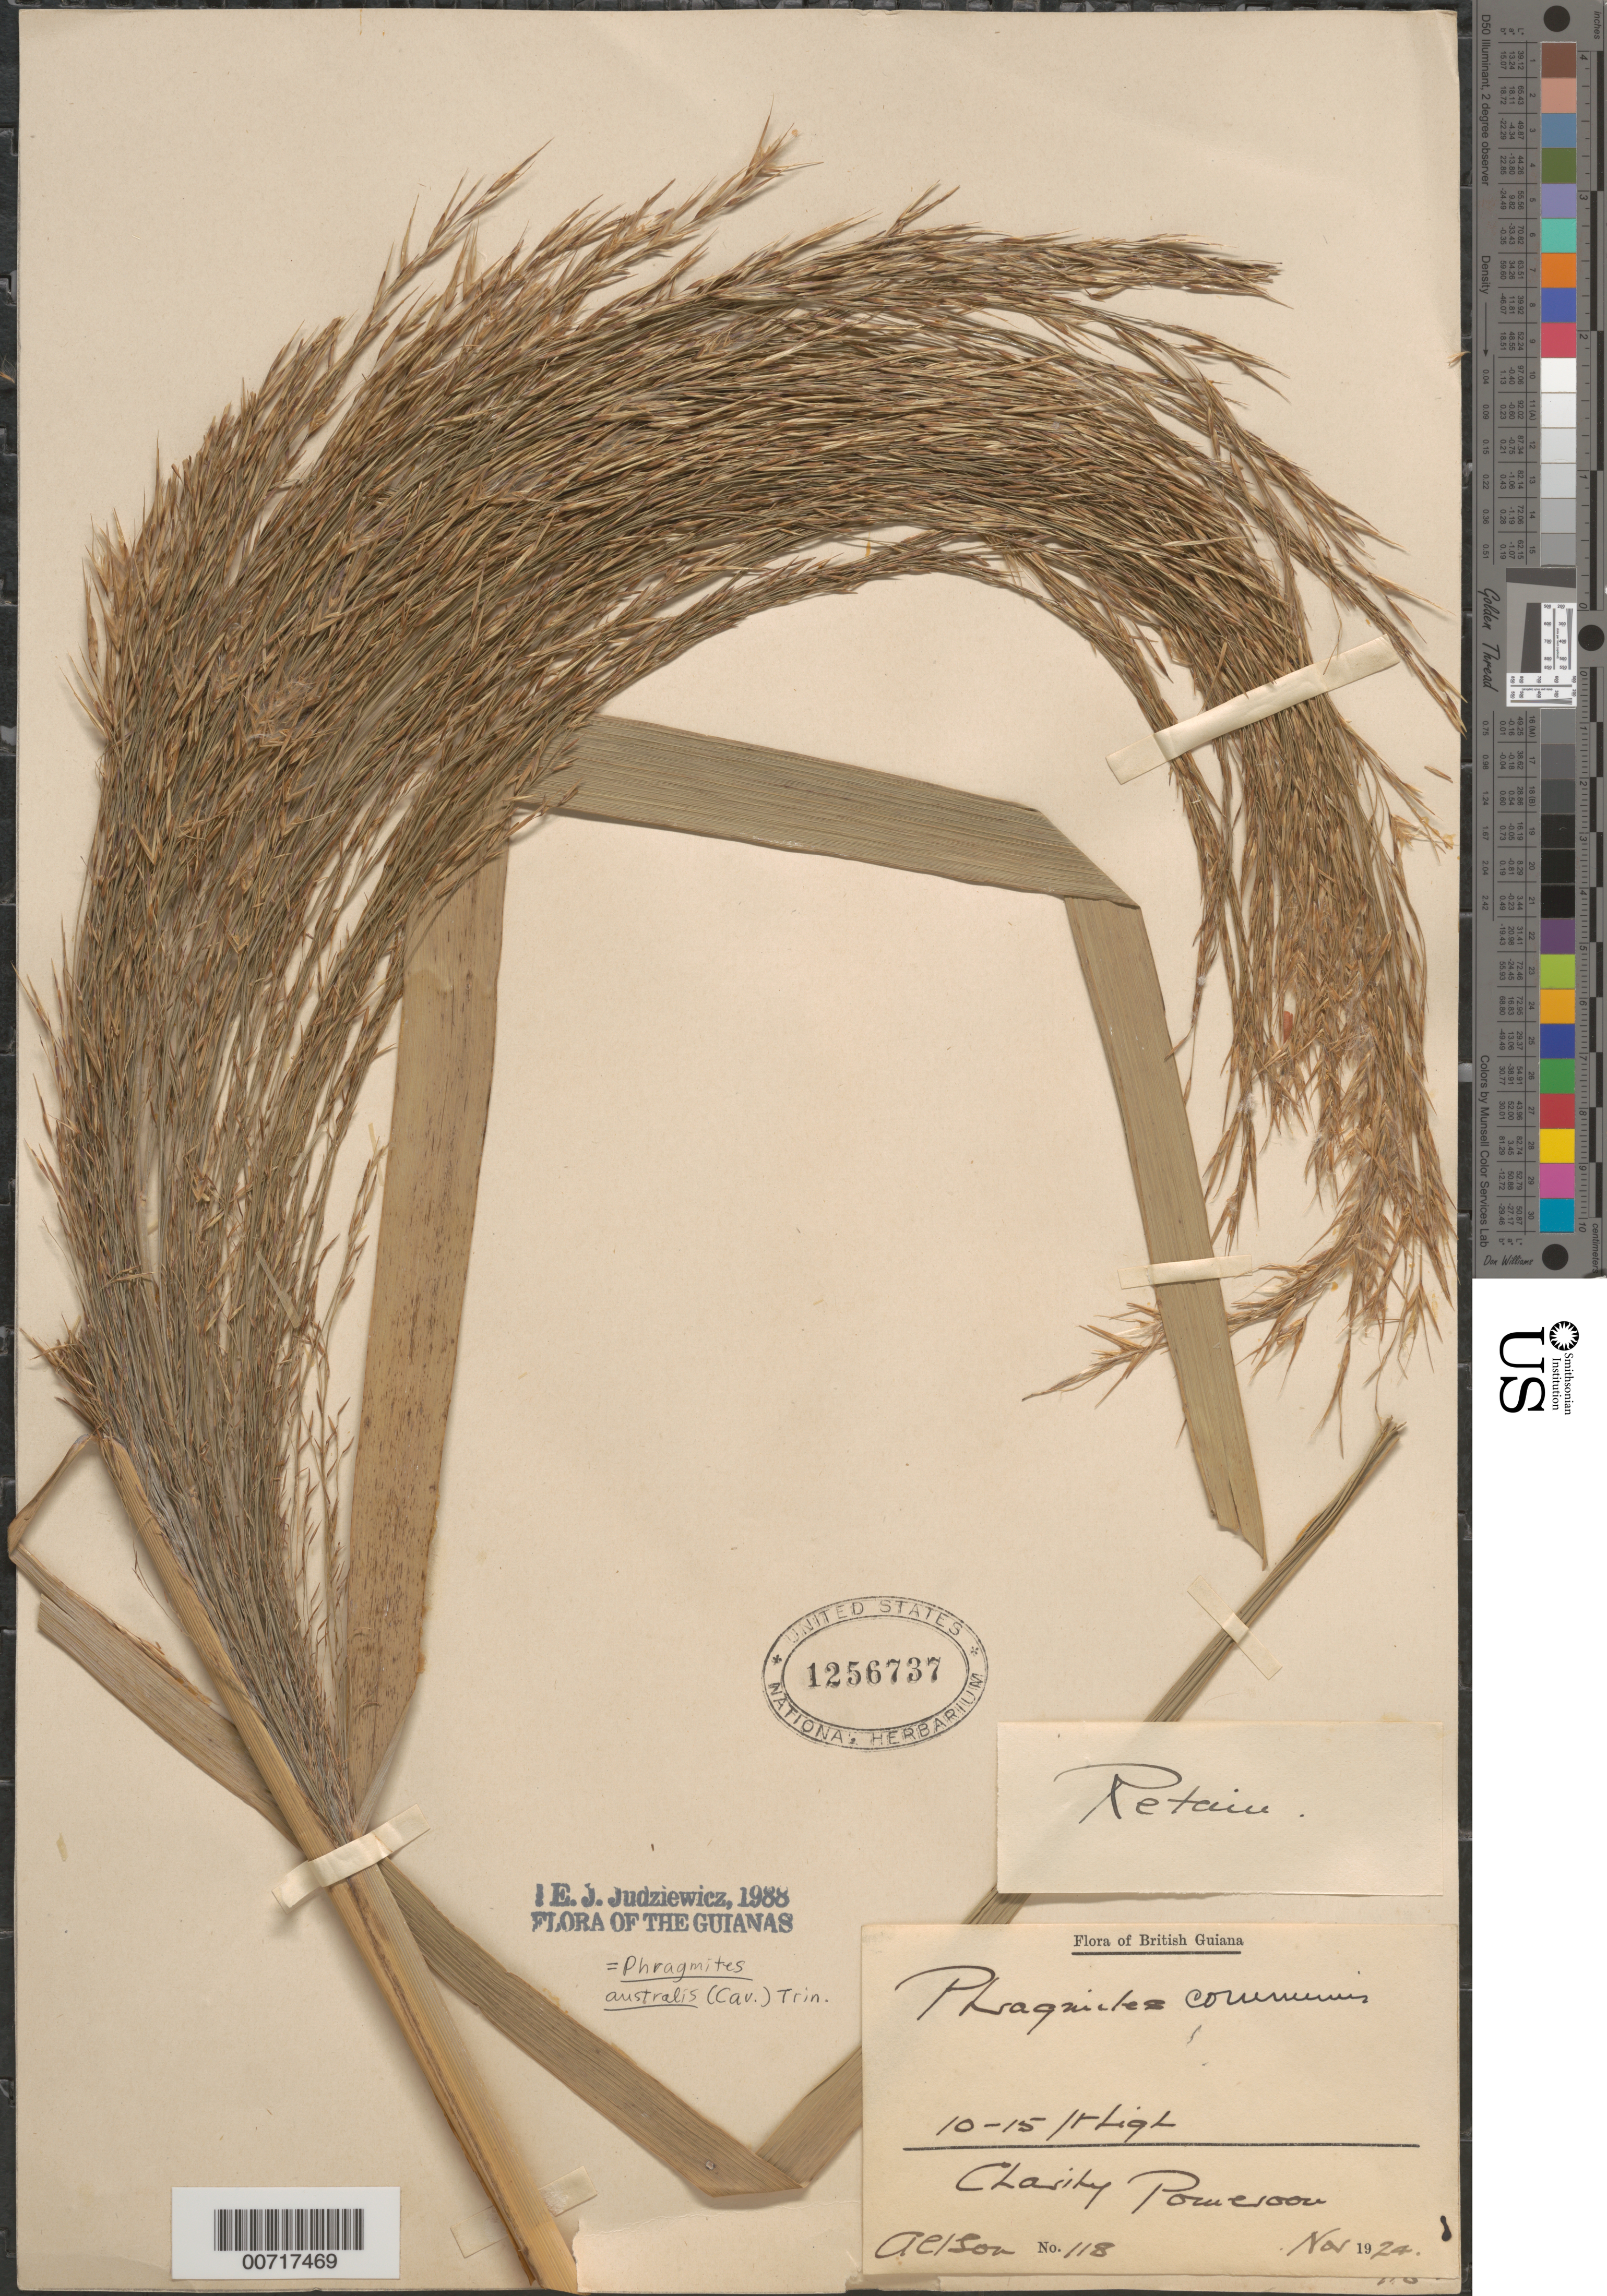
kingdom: Plantae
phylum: Tracheophyta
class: Liliopsida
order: Poales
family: Poaceae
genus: Phragmites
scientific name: Phragmites australis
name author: (Cav.) Trin. ex Steud.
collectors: -- Aelson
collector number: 118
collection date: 1924-11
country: Guyana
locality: Flora of British Guiana. The Guianas. Charity Pomeroon.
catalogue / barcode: US 1256737